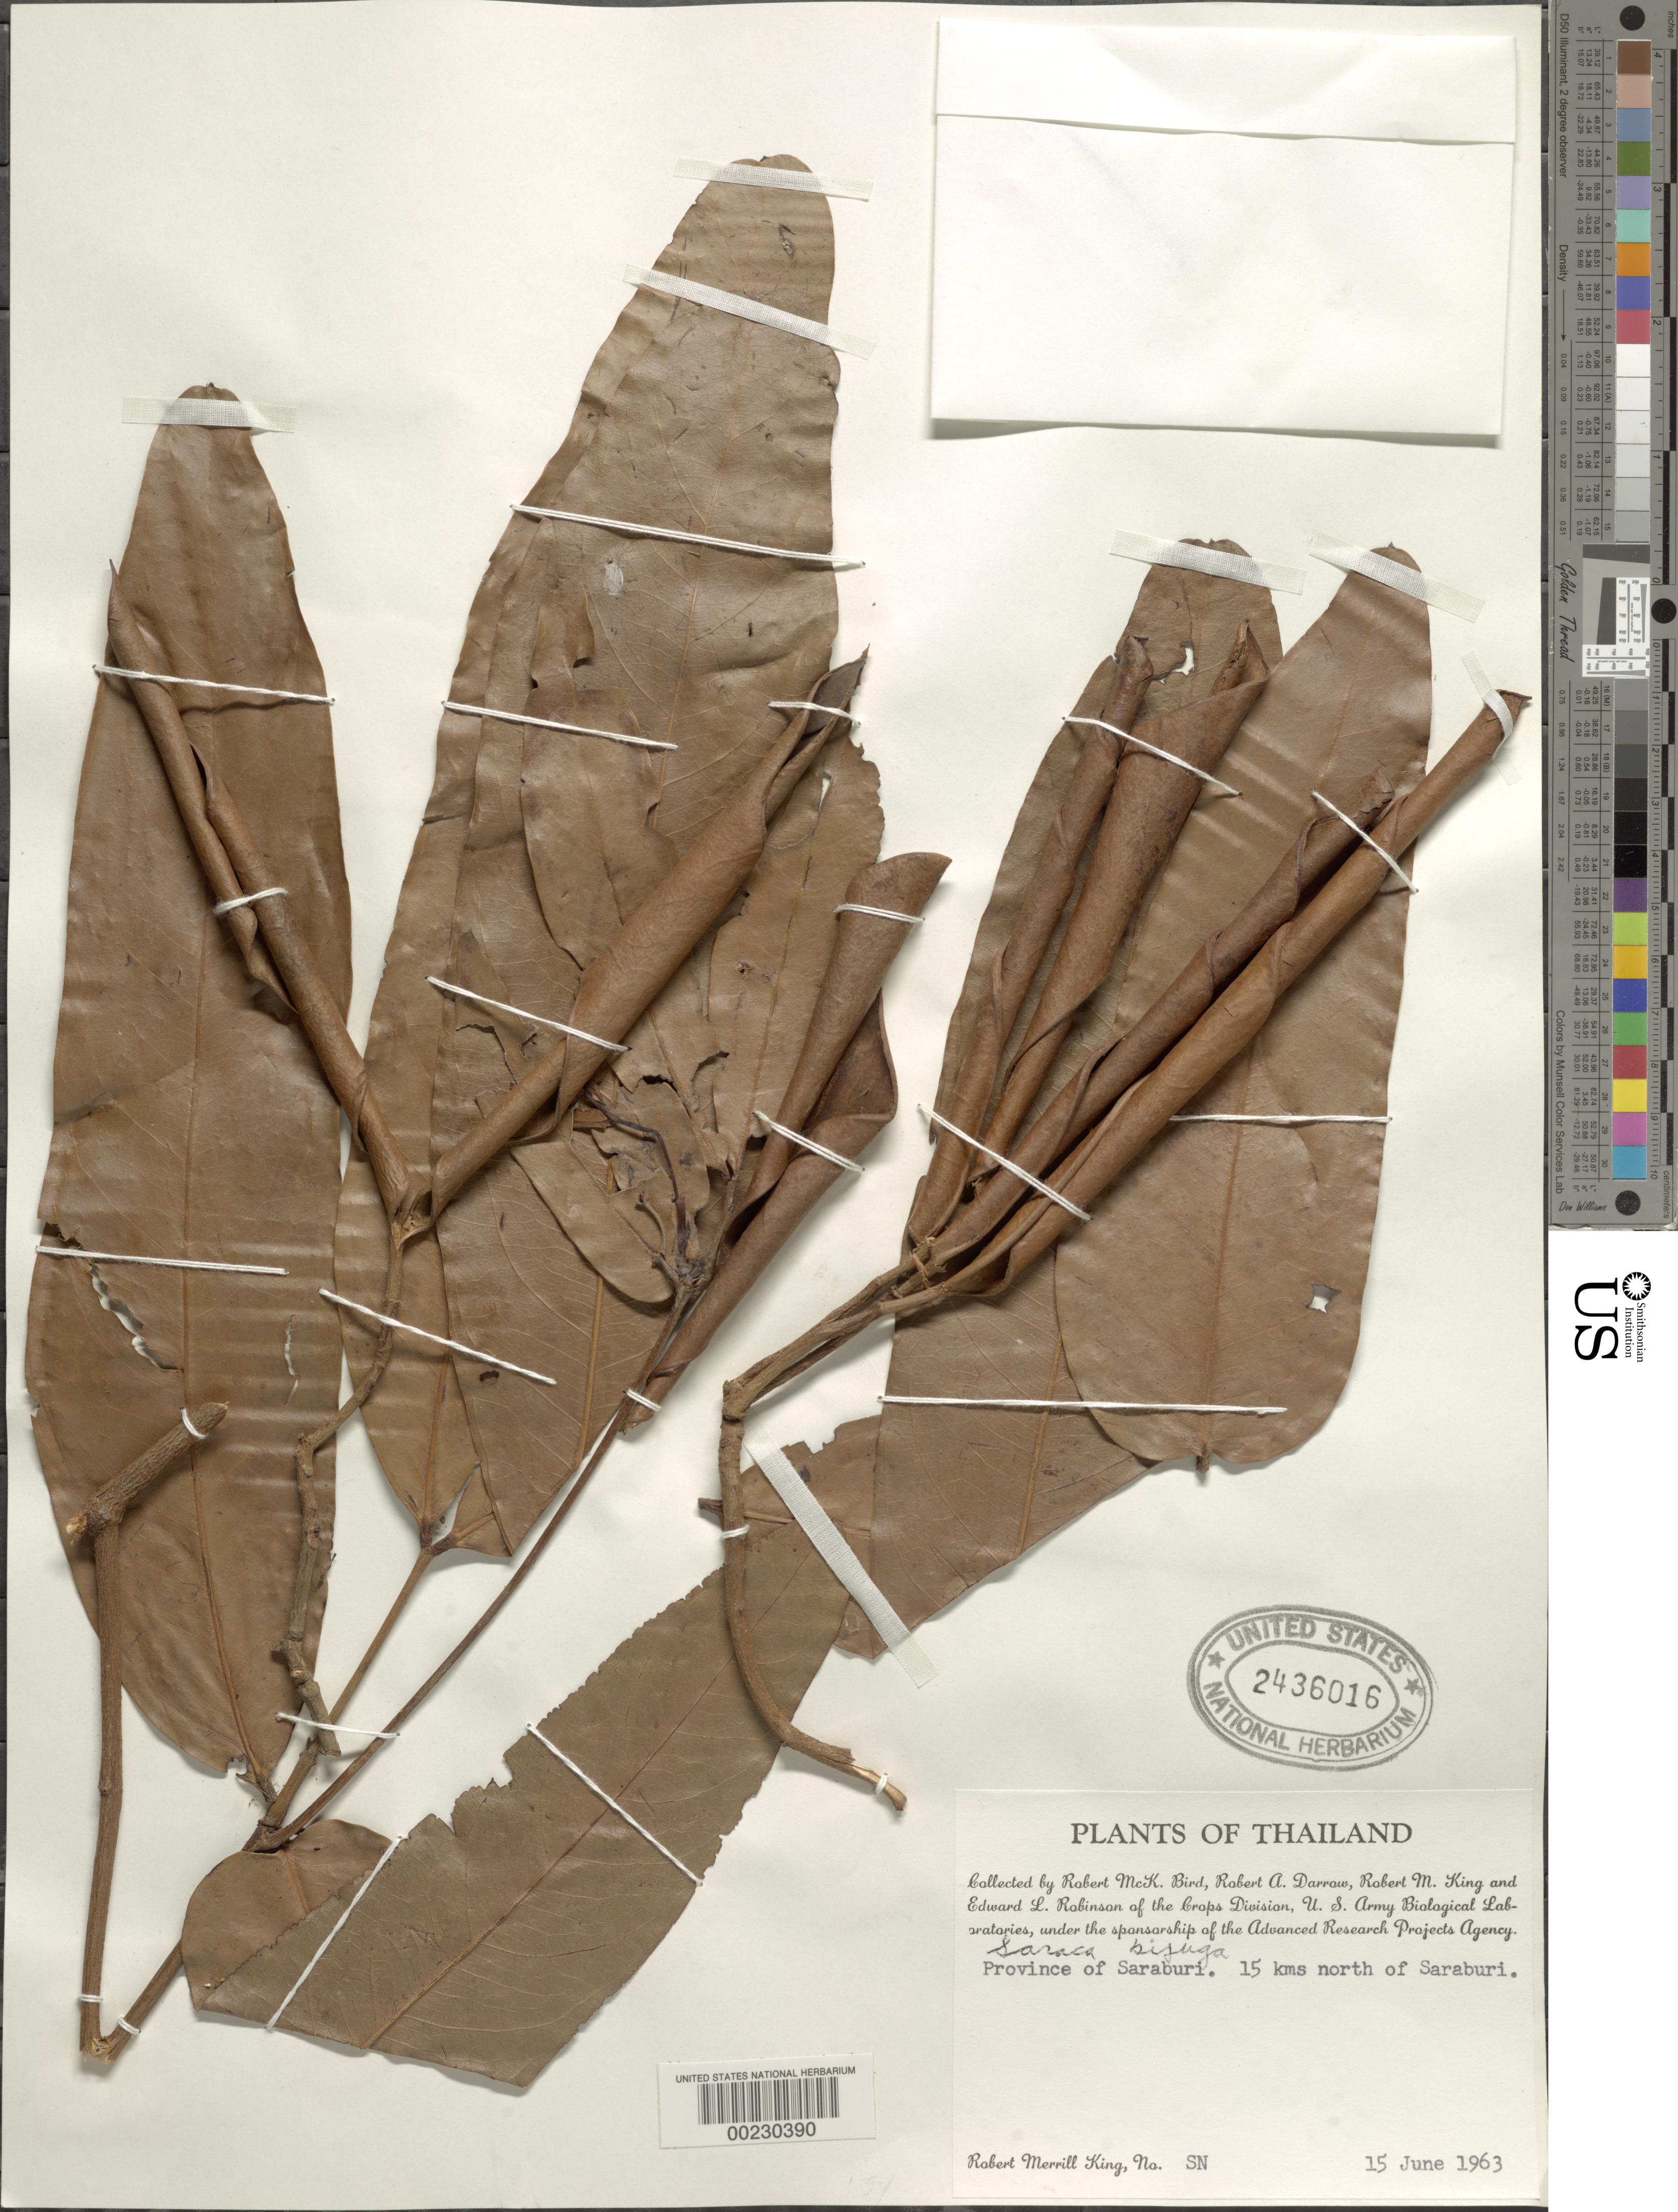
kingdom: Plantae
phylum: Tracheophyta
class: Magnoliopsida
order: Fabales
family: Fabaceae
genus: Saraca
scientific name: Saraca indica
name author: L.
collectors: R. M. King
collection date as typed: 15 Jun 1963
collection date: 1963-06-15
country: Thailand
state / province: Saraburi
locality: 15 km n of saraburi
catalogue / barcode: US 2436016